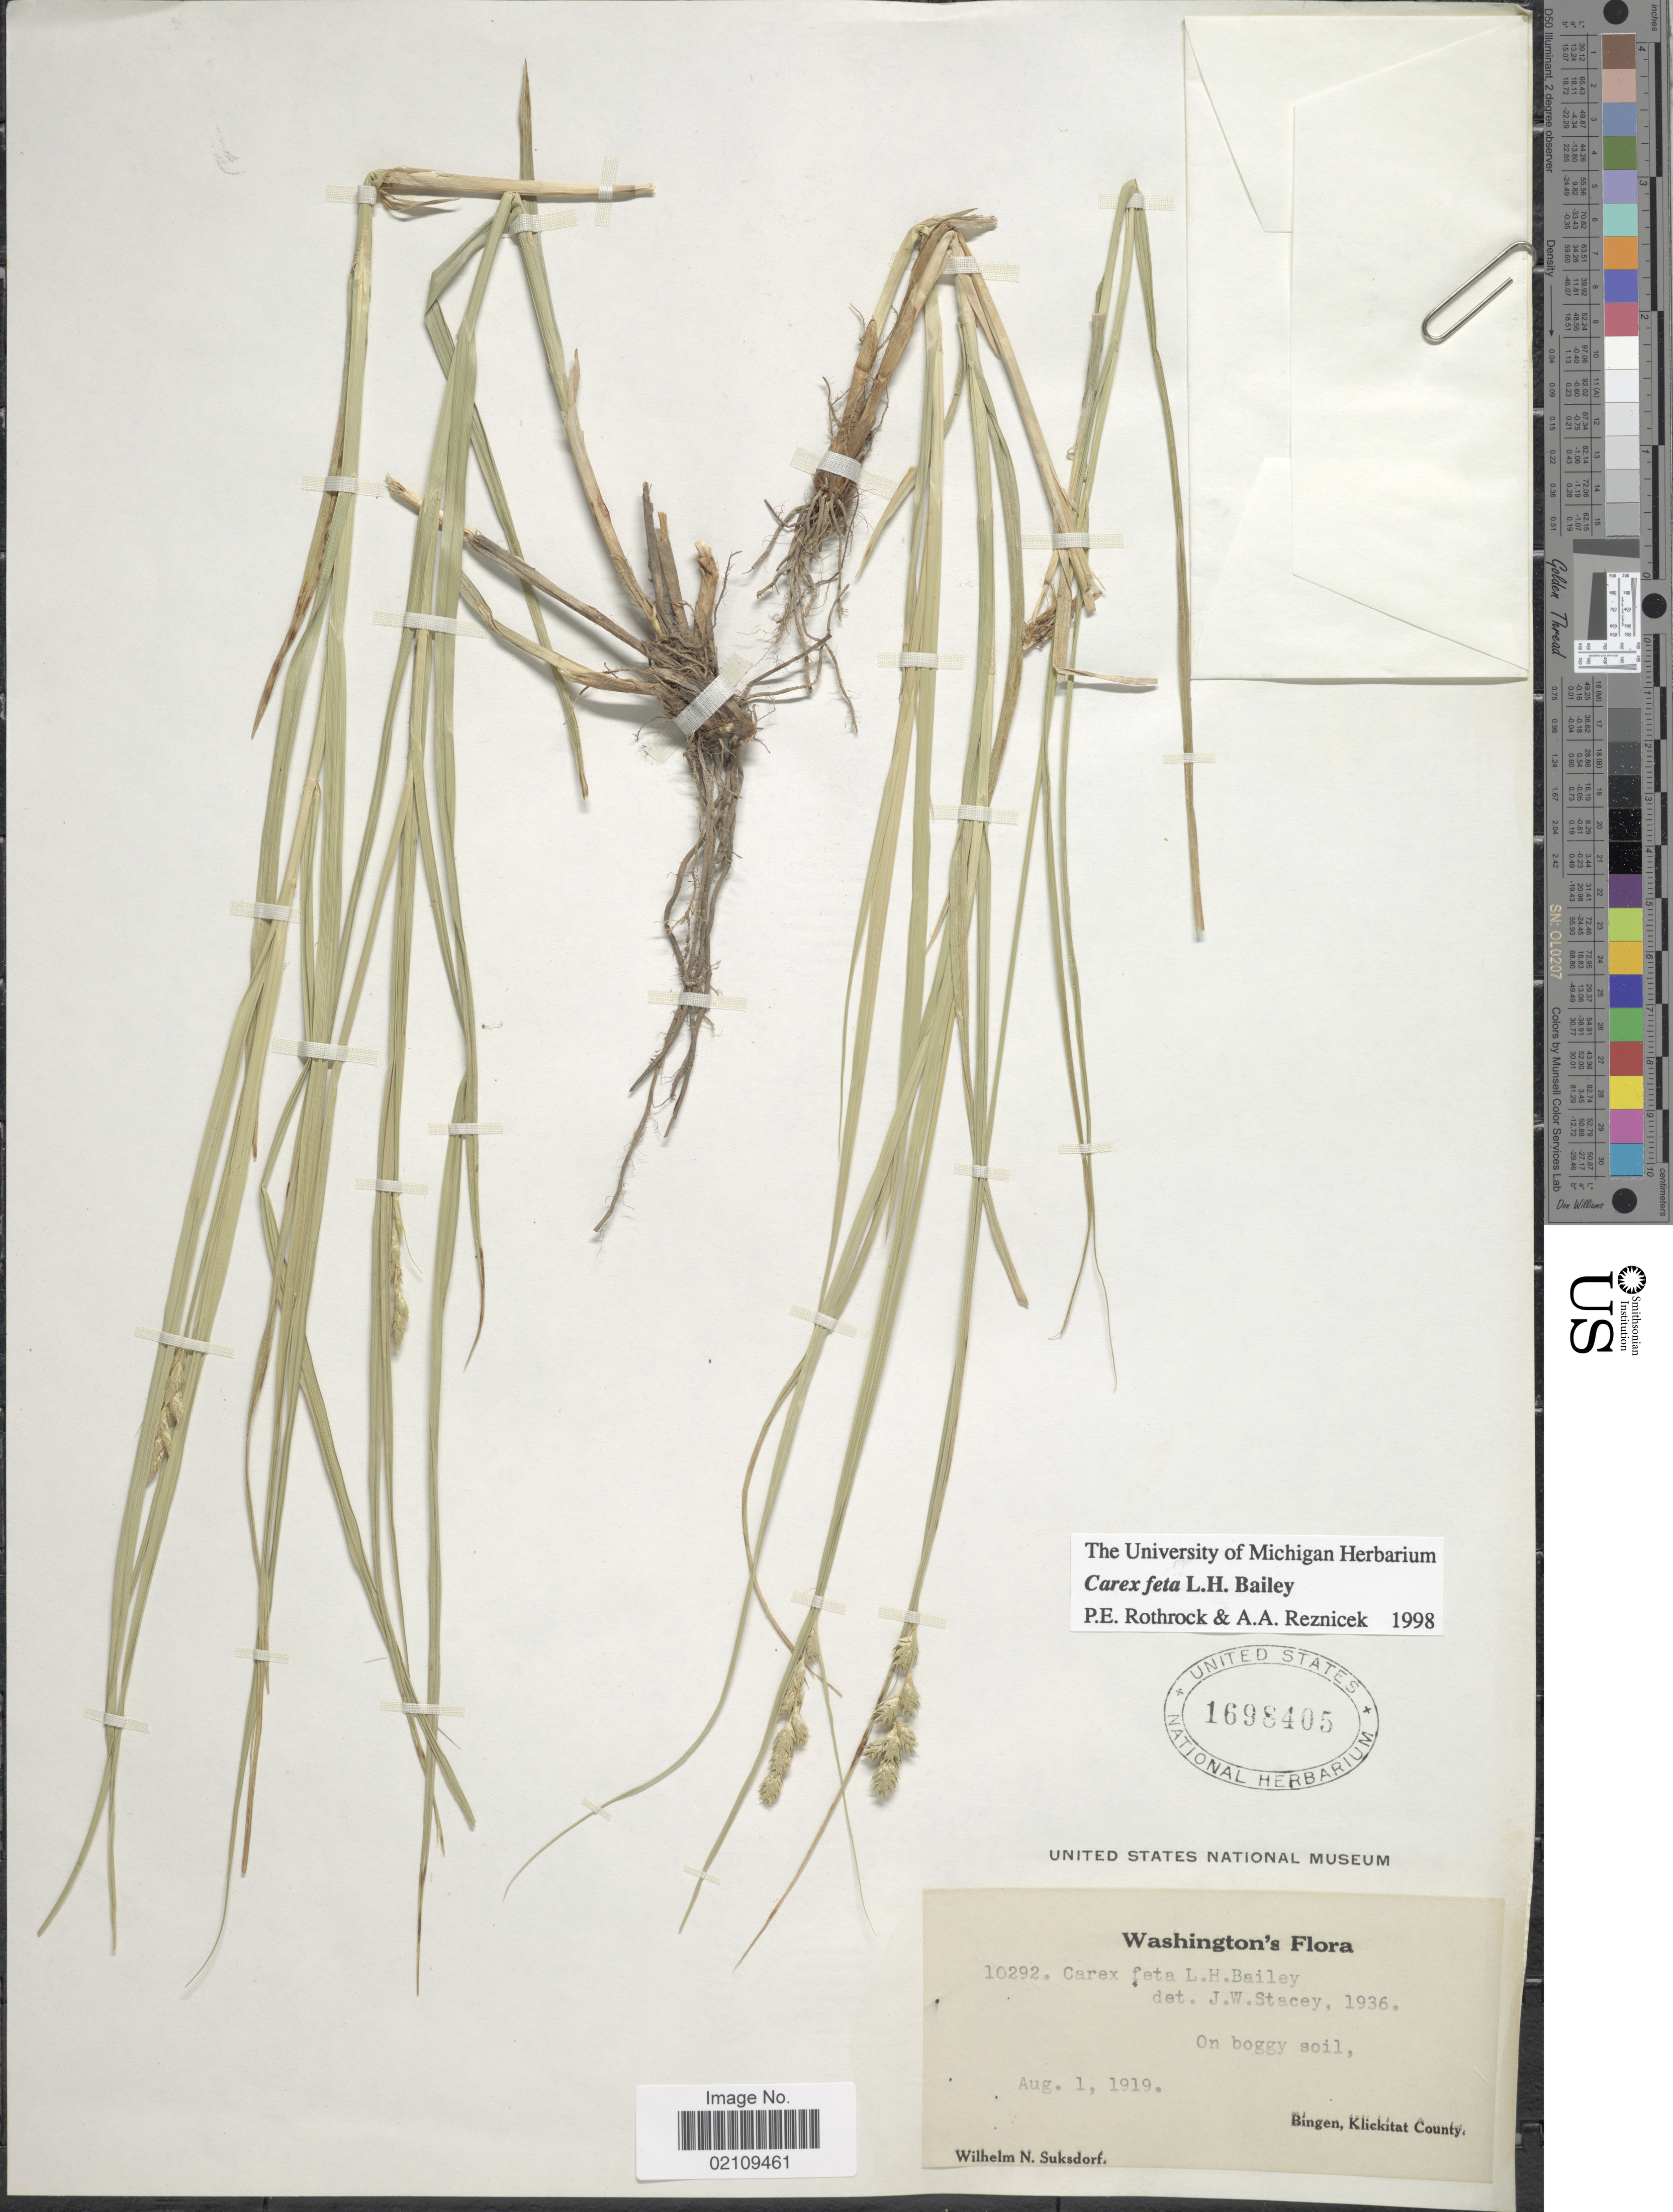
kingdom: Plantae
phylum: Tracheophyta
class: Liliopsida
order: Poales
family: Cyperaceae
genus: Carex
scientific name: Carex feta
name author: L.H. Bailey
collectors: W. N. Suksdorf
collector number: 10292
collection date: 1919-08-01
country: United States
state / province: Washington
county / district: Klickitat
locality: Bingen, Klickitat County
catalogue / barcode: US 1698405